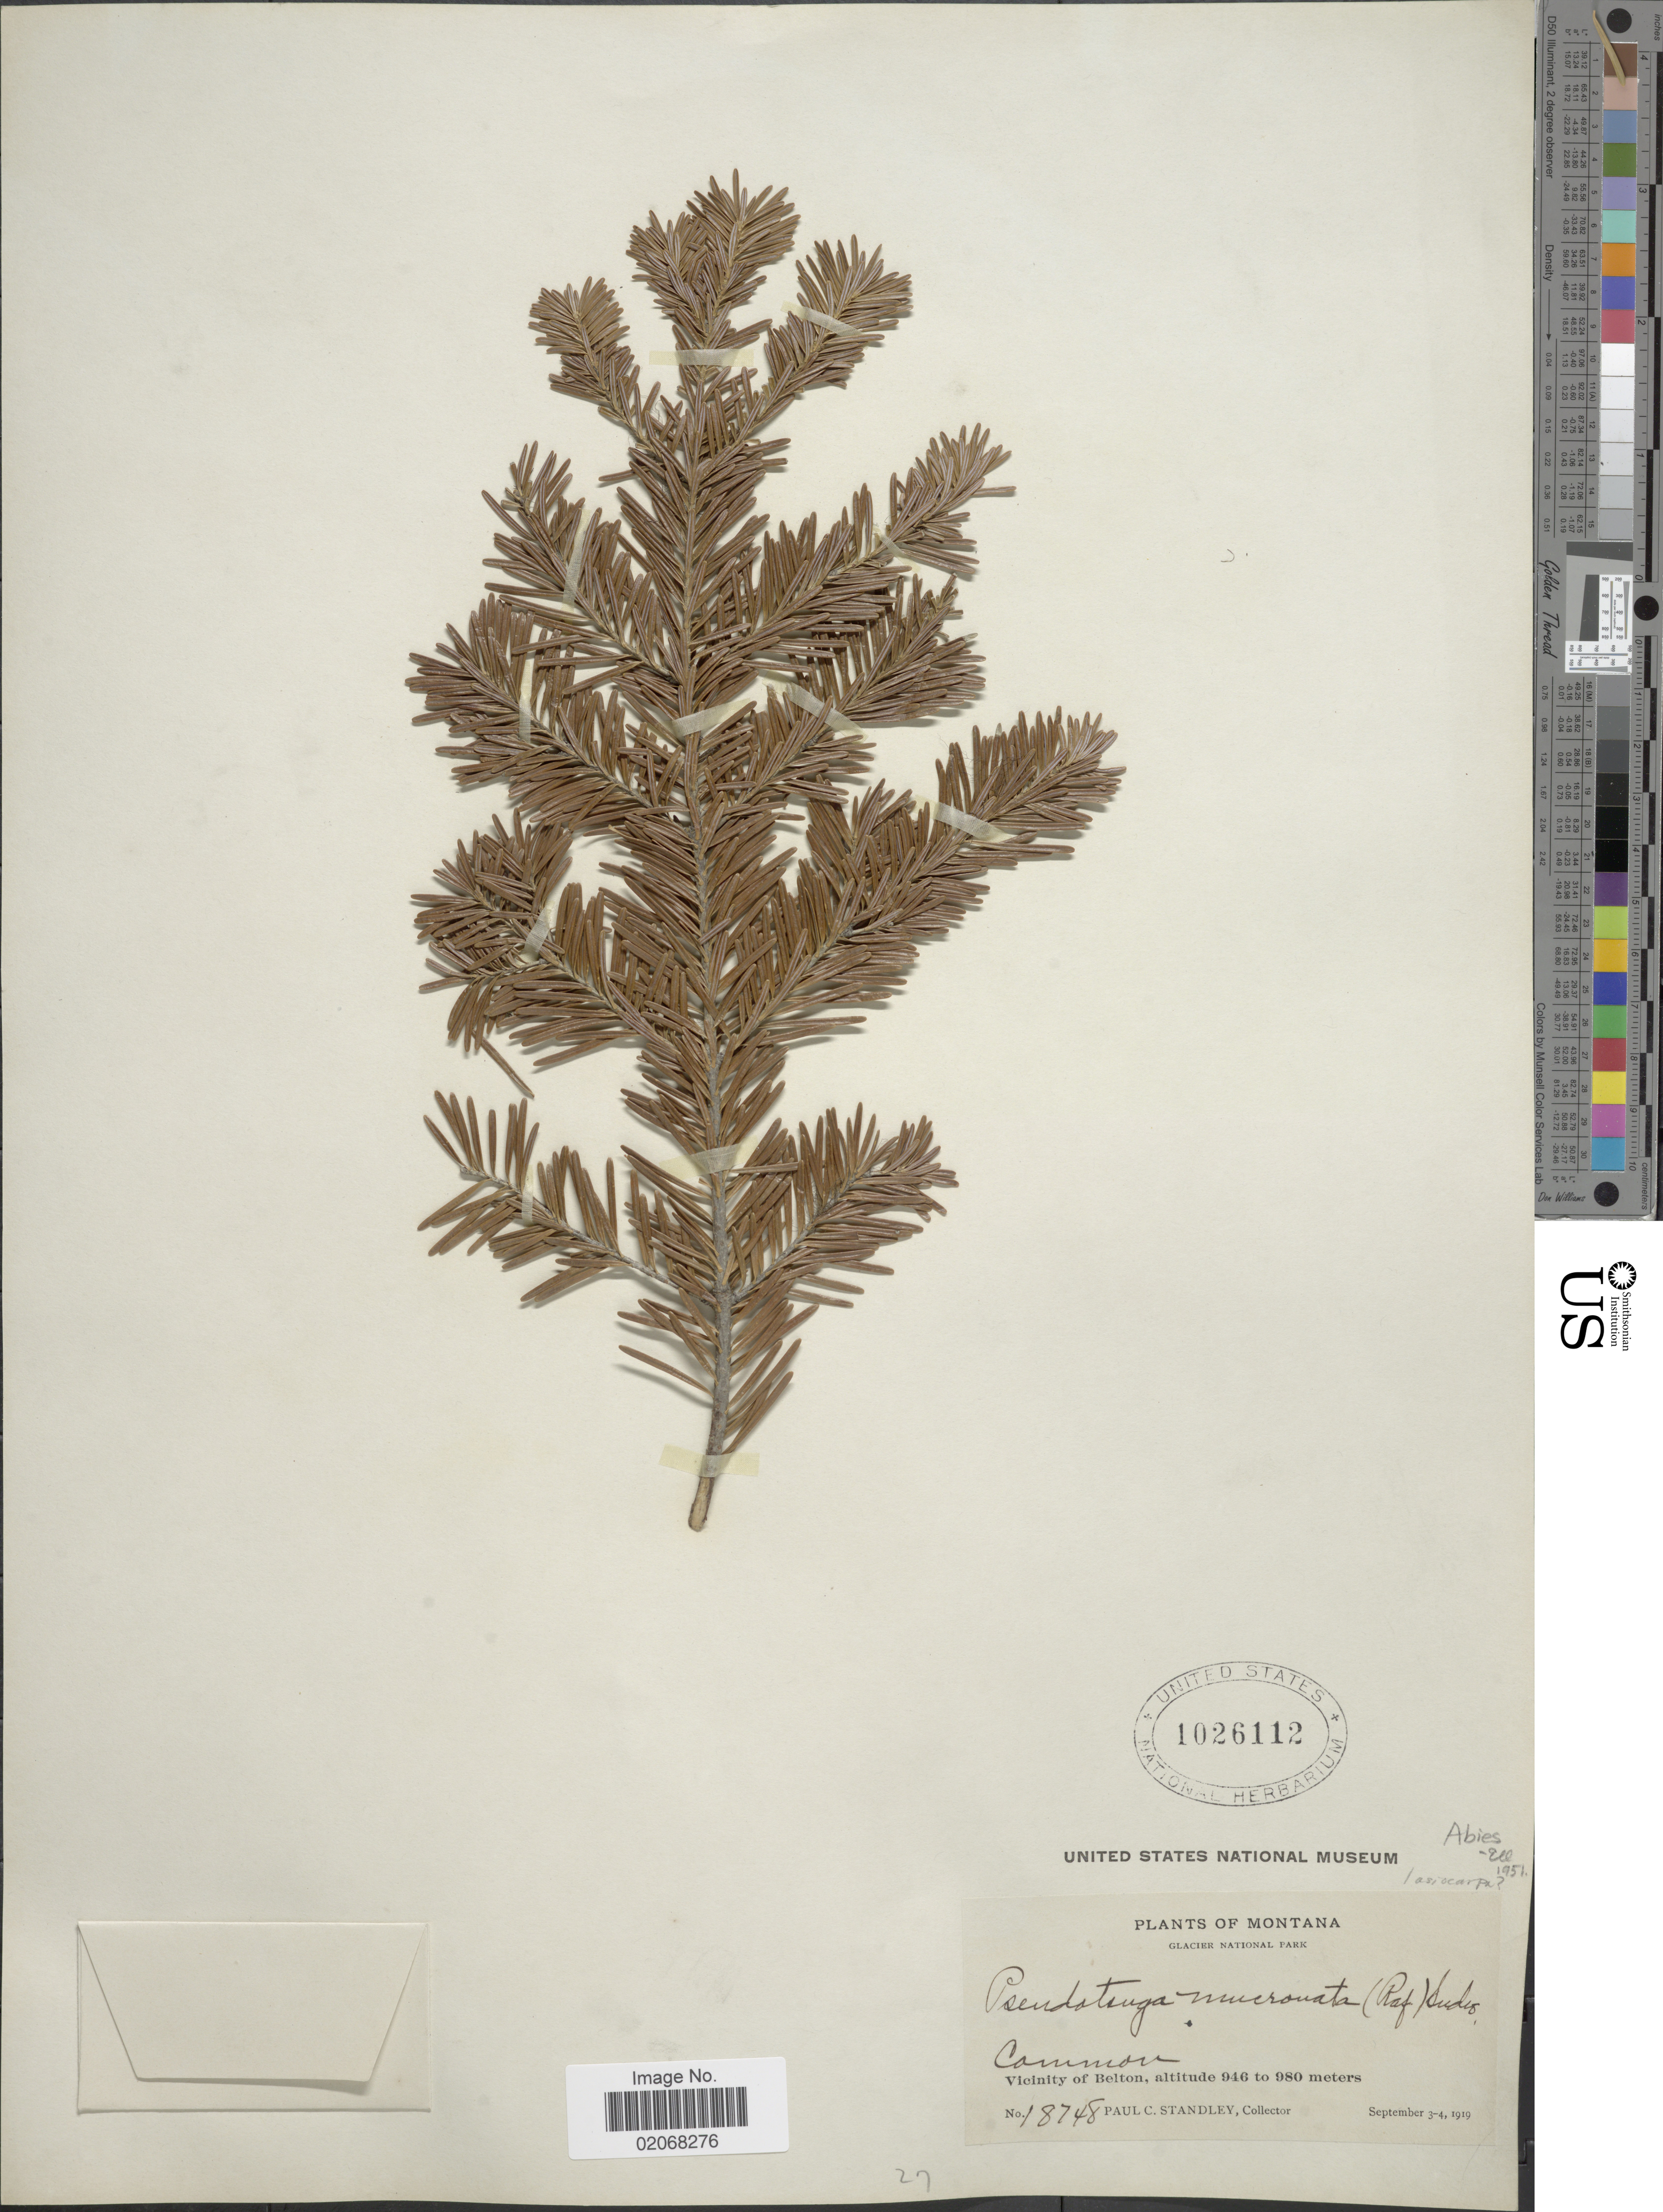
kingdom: Plantae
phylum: Tracheophyta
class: Pinopsida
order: Pinales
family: Pinaceae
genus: Abies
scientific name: Abies lasiocarpa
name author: (Hook.) Nutt.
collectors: P. C. Standley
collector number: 18748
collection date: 1919-09-03/1919-09-04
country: United States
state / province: Montana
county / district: Flathead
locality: Glacier National Park, Common, Vicinity of Belton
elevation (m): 946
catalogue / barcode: US 1026112